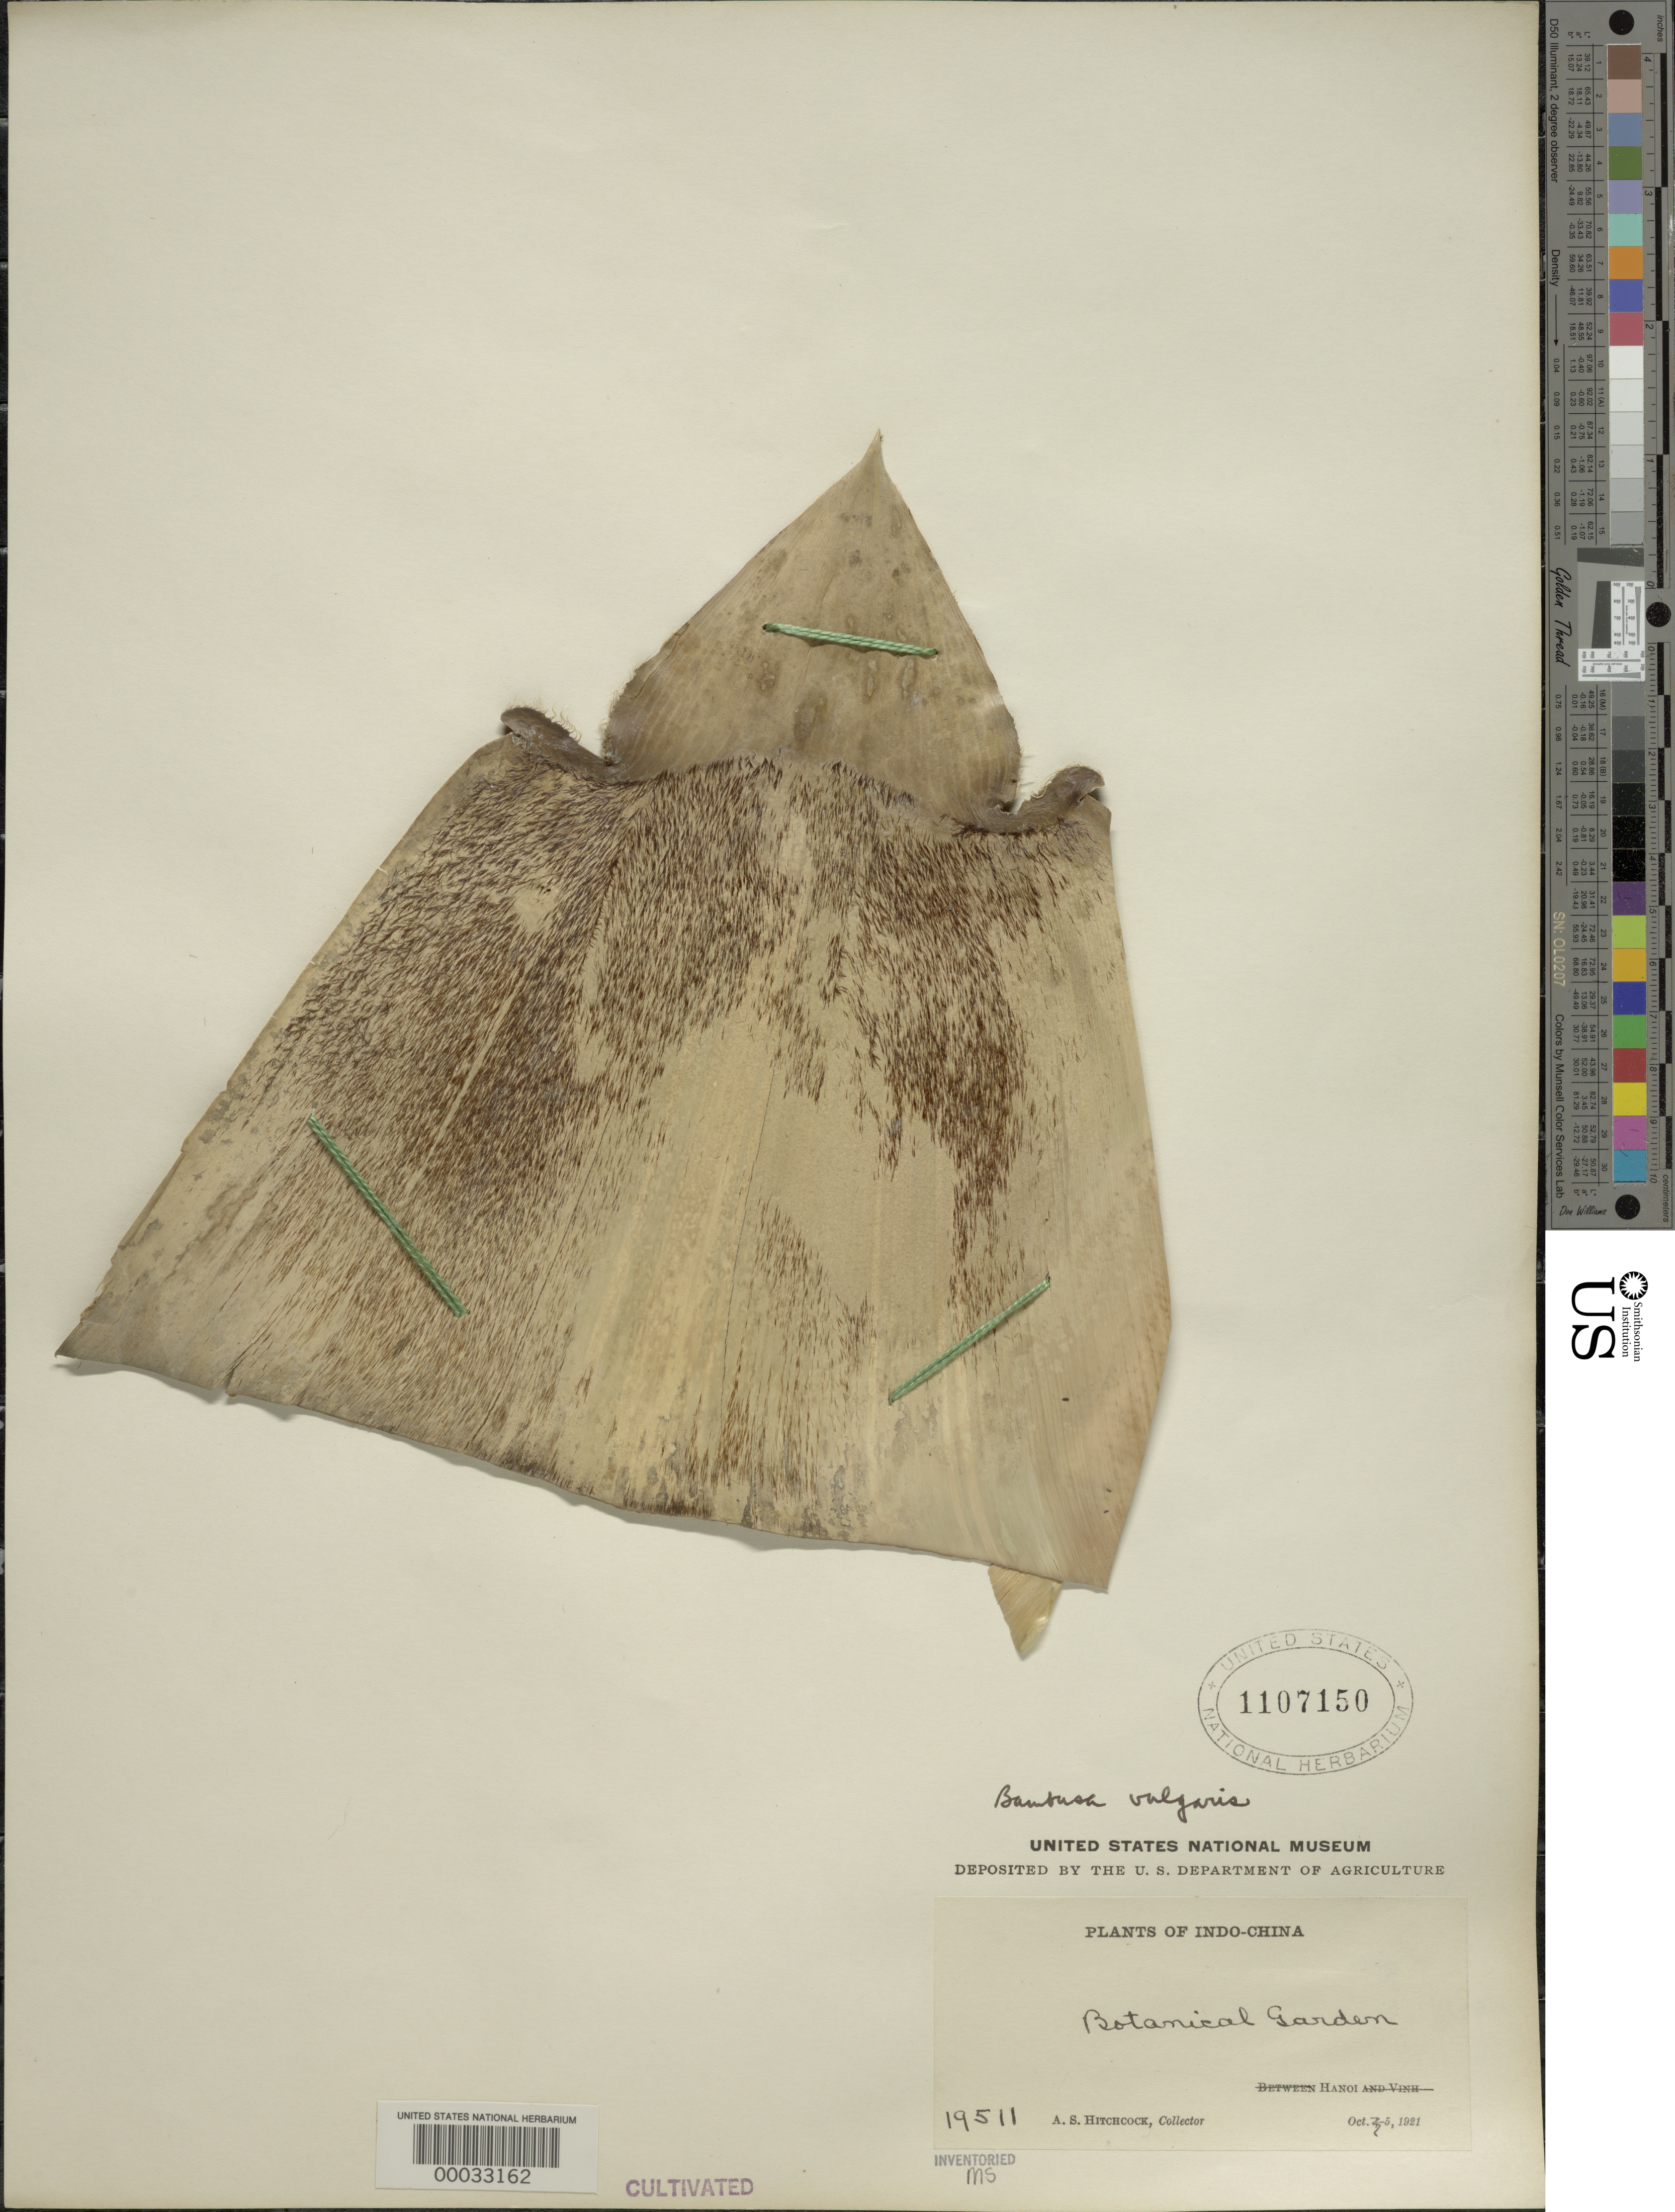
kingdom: Plantae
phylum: Tracheophyta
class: Liliopsida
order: Poales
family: Poaceae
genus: Bambusa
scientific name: Bambusa vulgaris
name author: Schrad. ex J.C. Wendl.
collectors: A. S. Hitchcock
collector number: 19511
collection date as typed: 05 Oct 1921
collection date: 1921-10-05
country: Vietnam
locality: Hanoi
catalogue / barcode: US 1107150